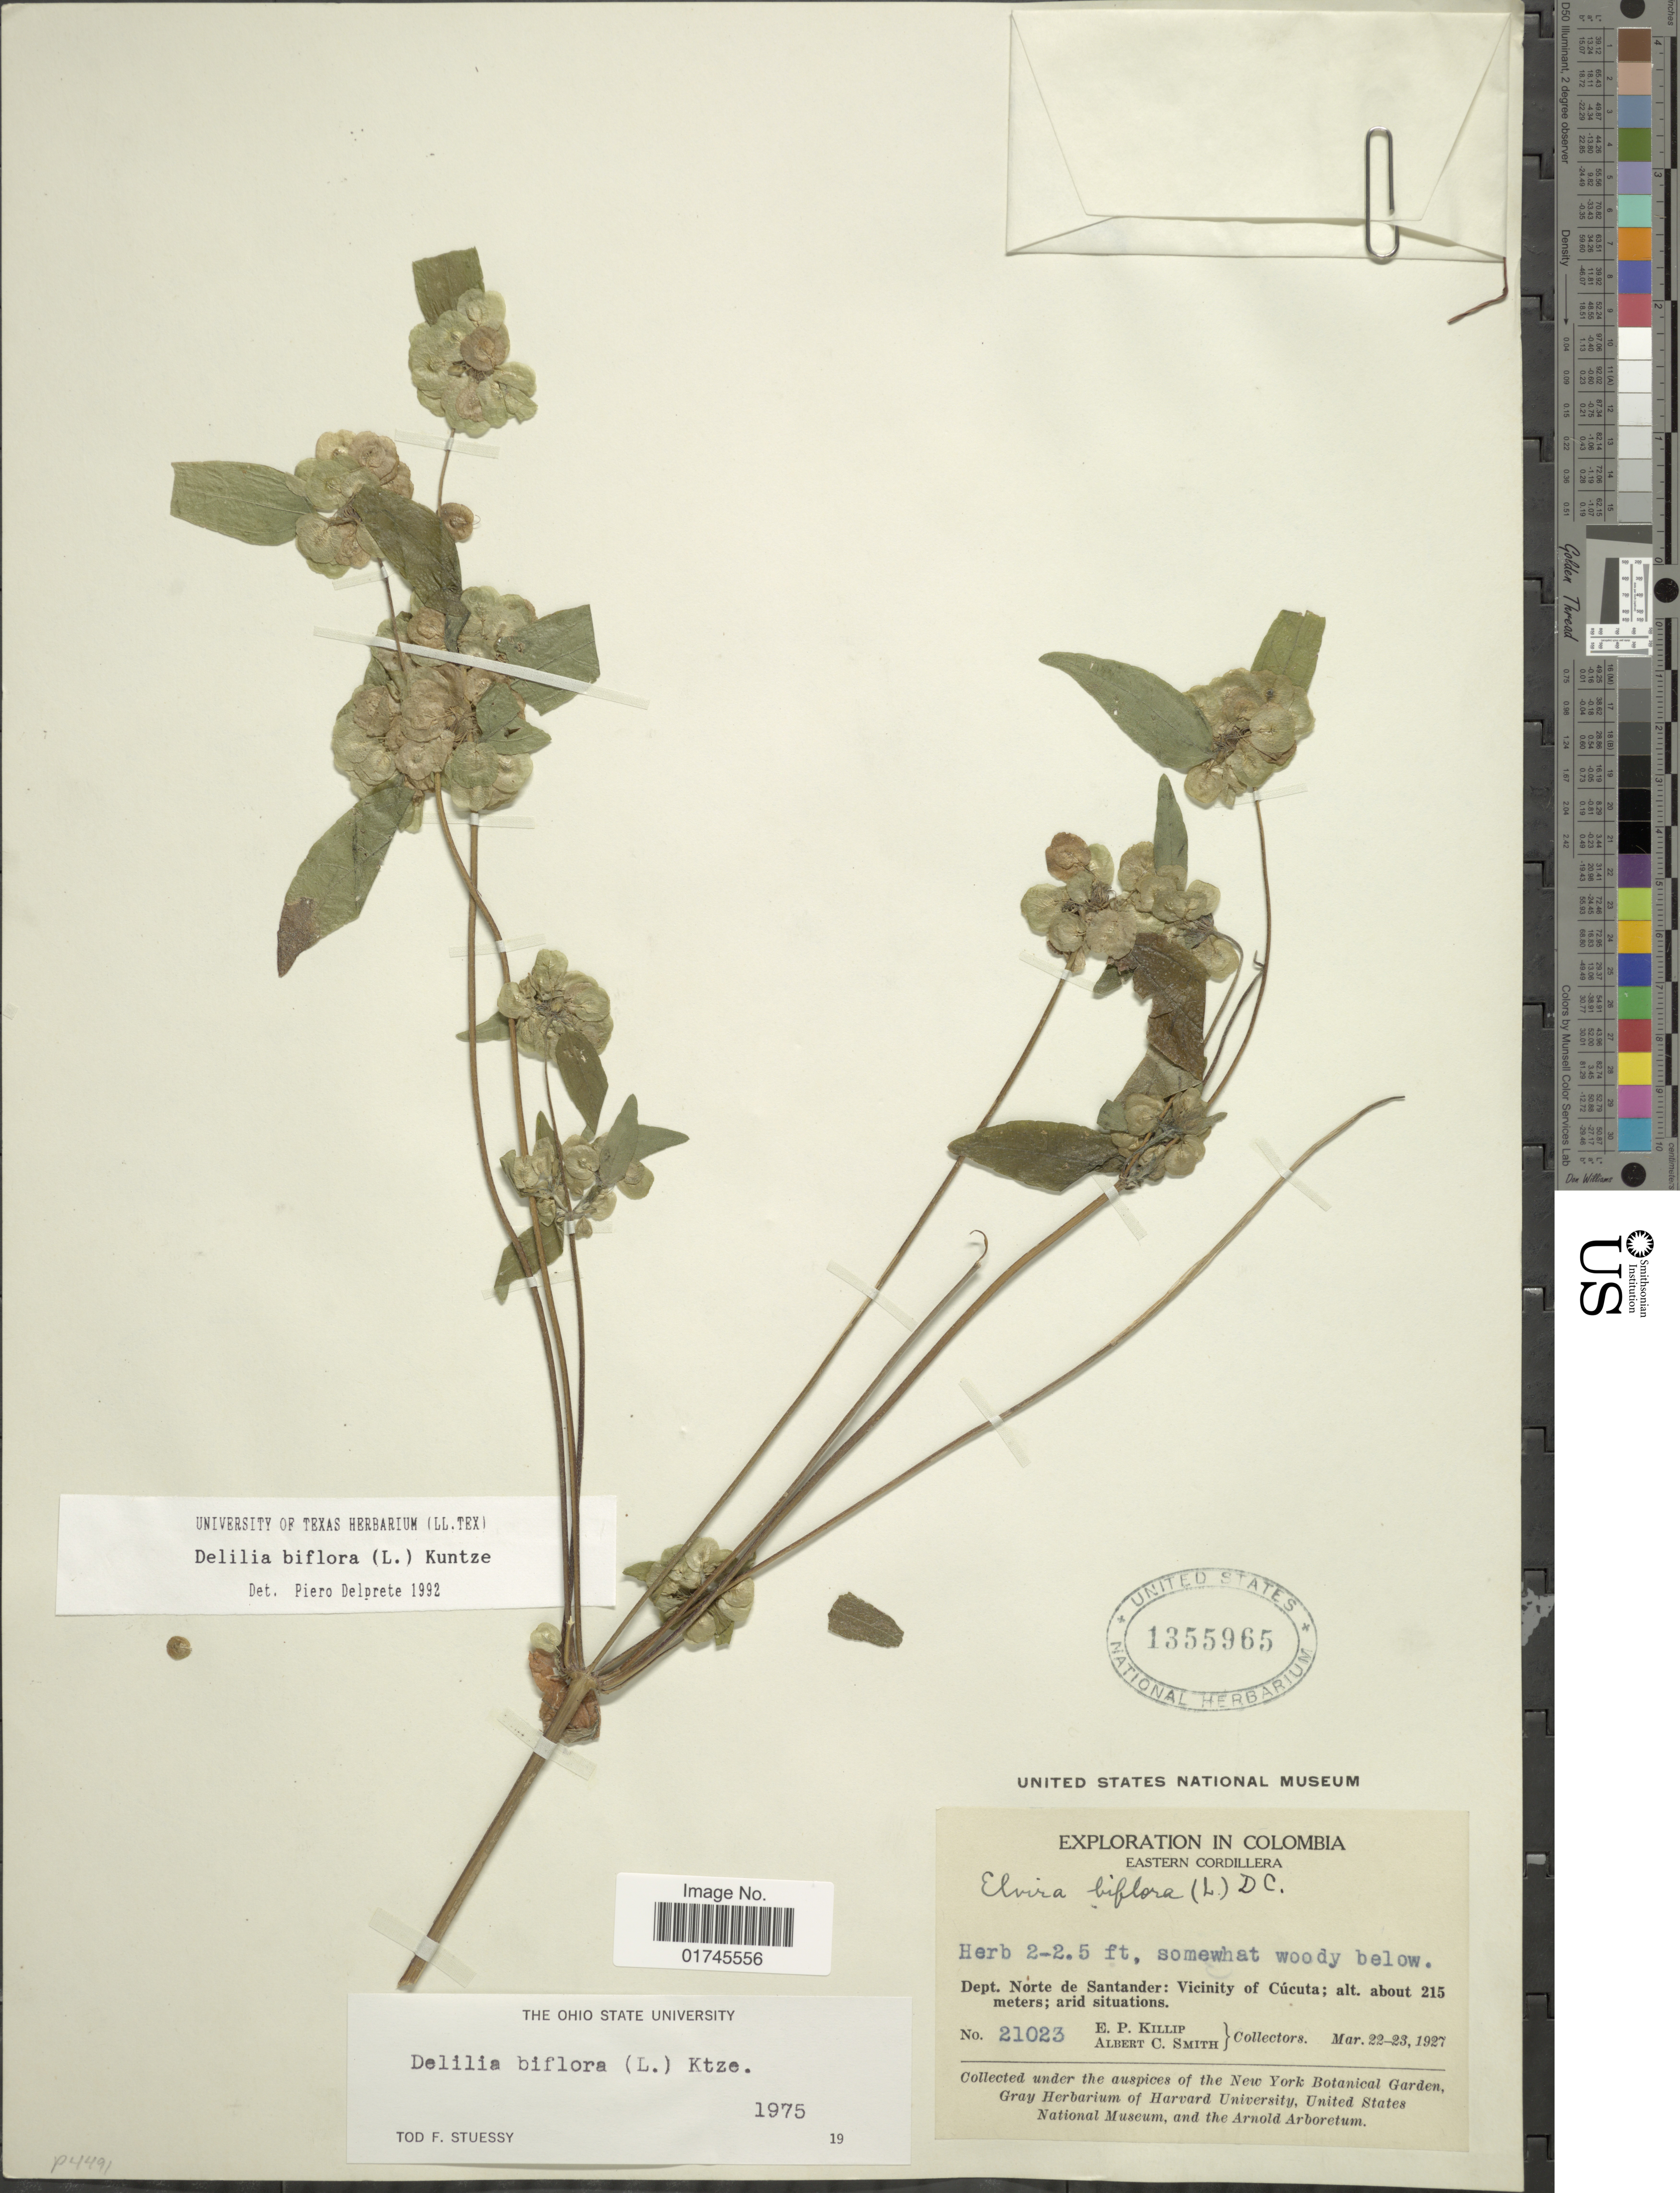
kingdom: Plantae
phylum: Tracheophyta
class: Magnoliopsida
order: Asterales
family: Asteraceae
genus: Delilia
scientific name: Delilia biflora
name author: (L.) Kuntze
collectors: E. P. Killip & A. C. Smith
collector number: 21023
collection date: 1927-03-22/1927-03-23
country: Colombia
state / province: Norte de Santander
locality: Eastern Cordillera, Dep Norte de Santander: Vicinity of Cúcuta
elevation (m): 215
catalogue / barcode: US 1355965